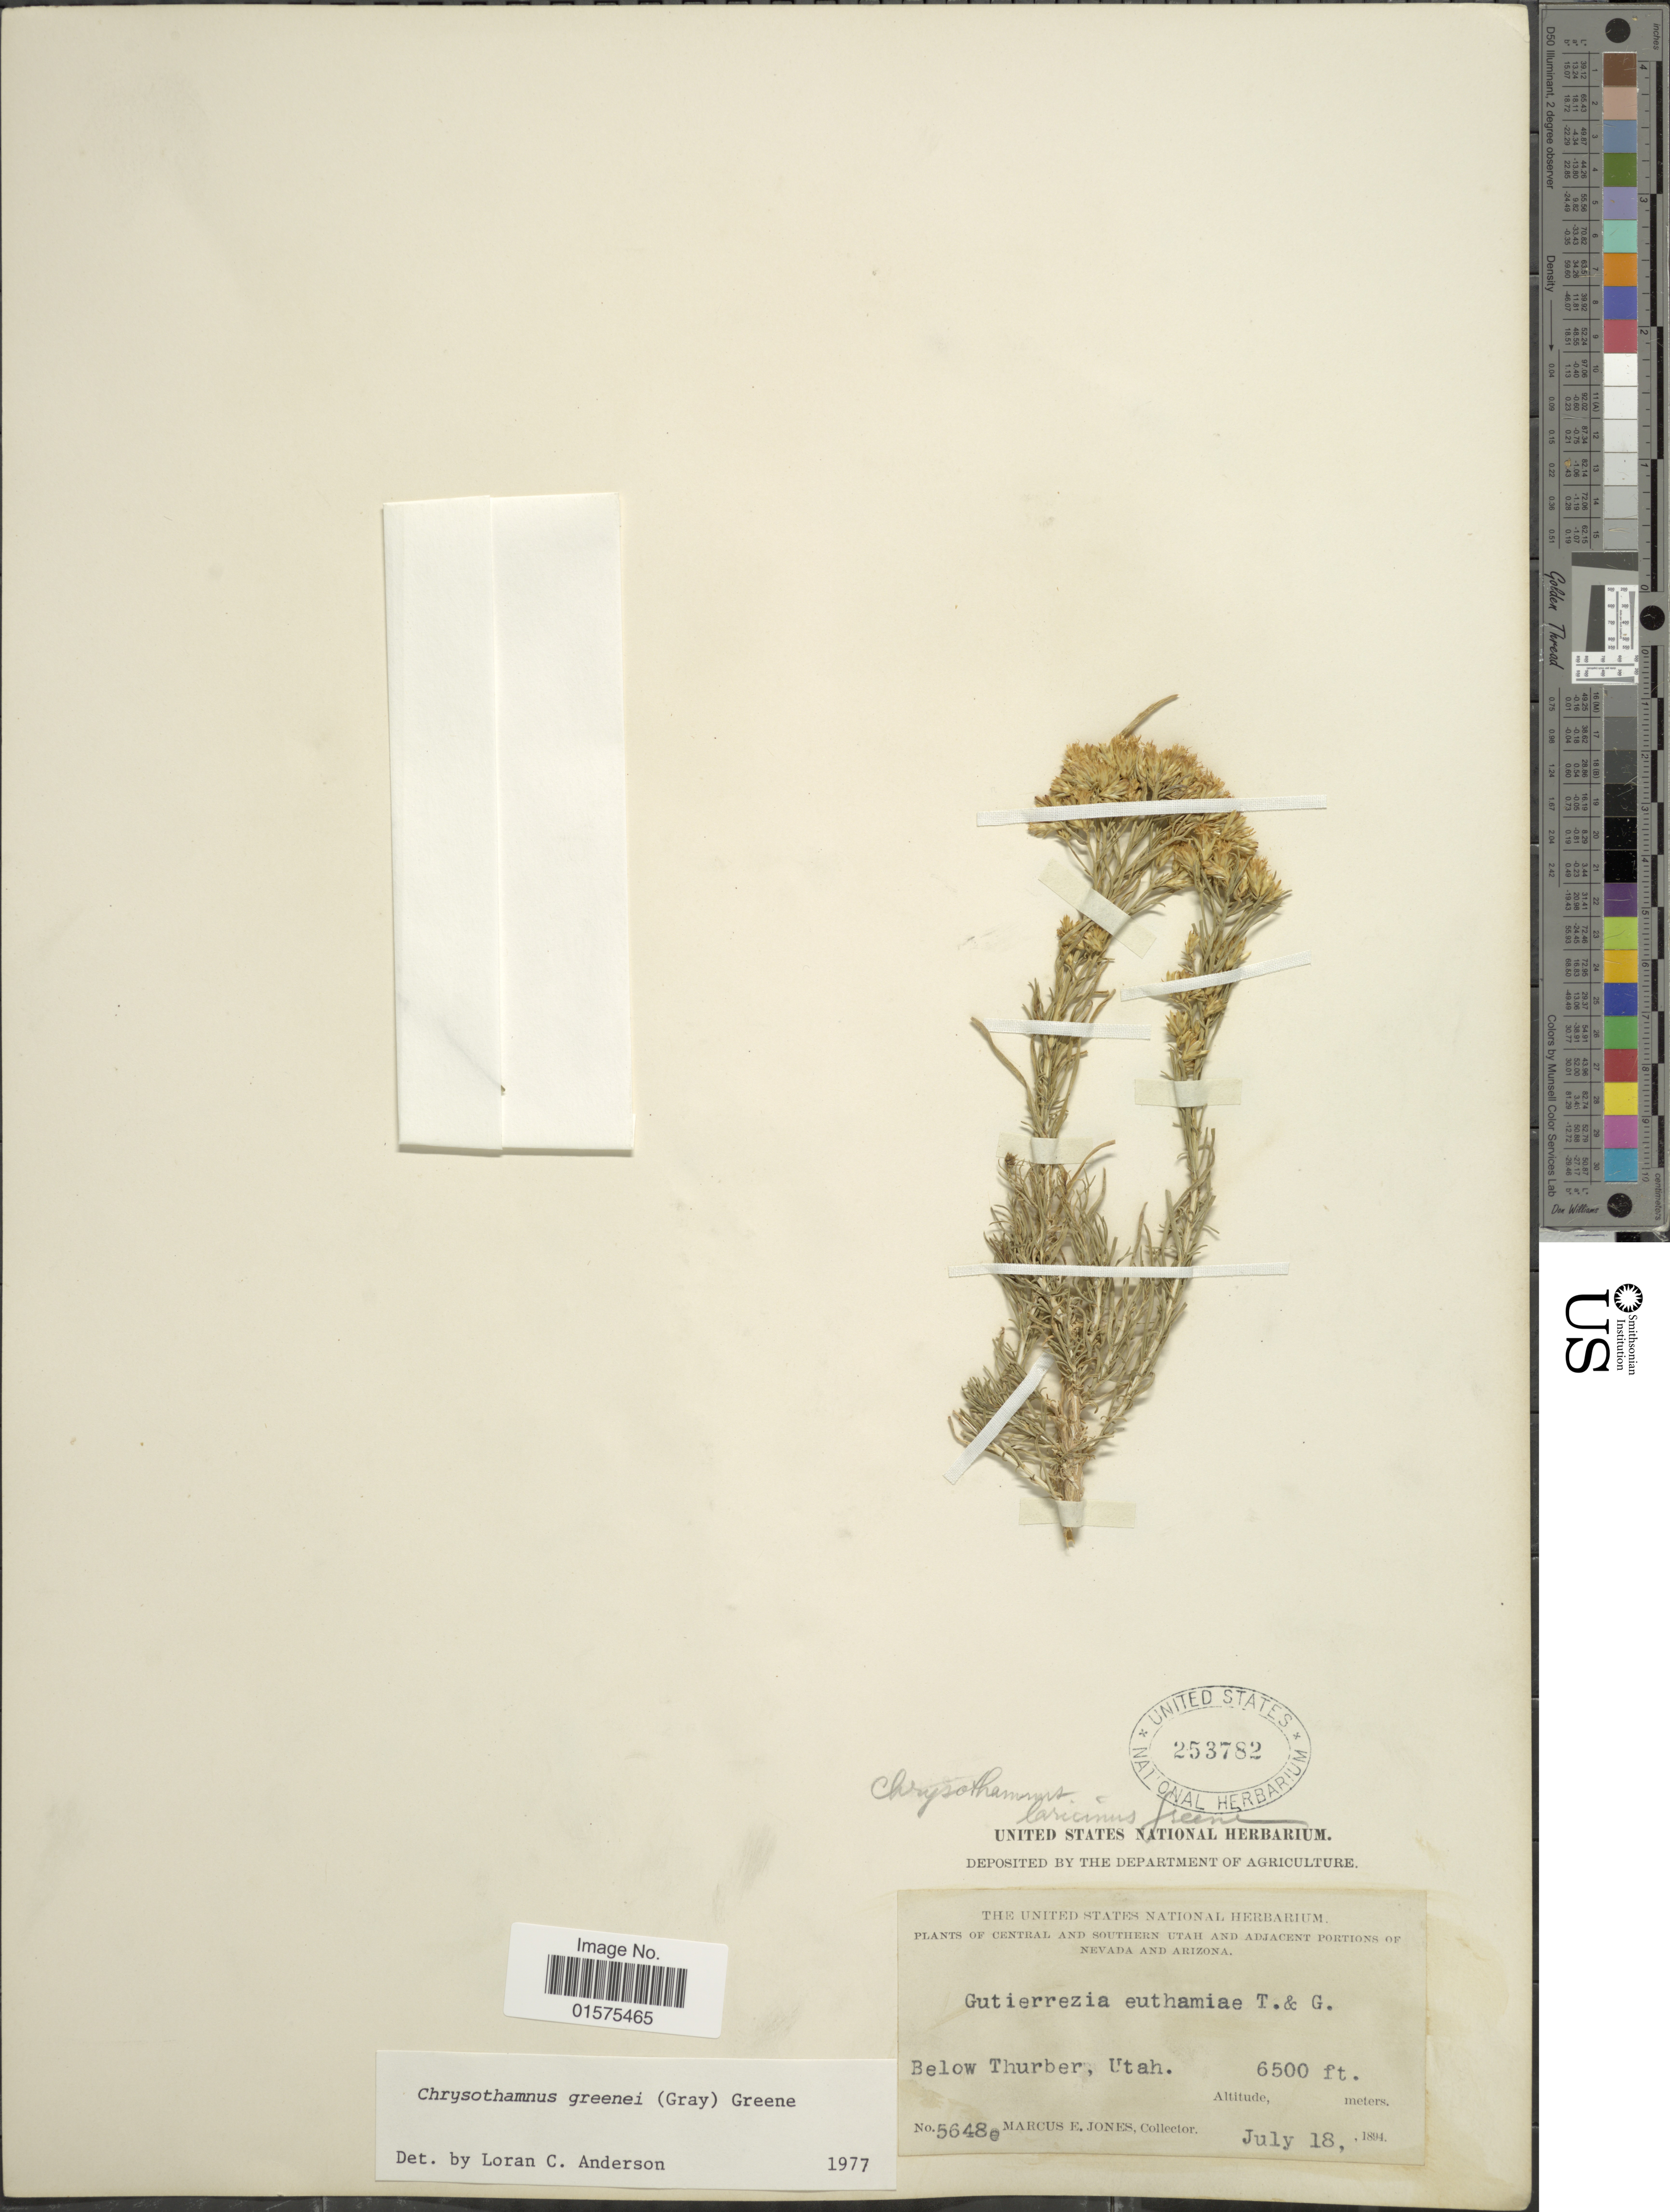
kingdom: Plantae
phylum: Tracheophyta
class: Magnoliopsida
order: Asterales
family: Asteraceae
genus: Chrysothamnus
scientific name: Chrysothamnus greenei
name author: (A. Gray) Greene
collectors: M. E. Jones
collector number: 5648e*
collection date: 1894-07-18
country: United States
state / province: Utah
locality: Central and Southern Utah. Below Thurber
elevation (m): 1981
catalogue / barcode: US 253782